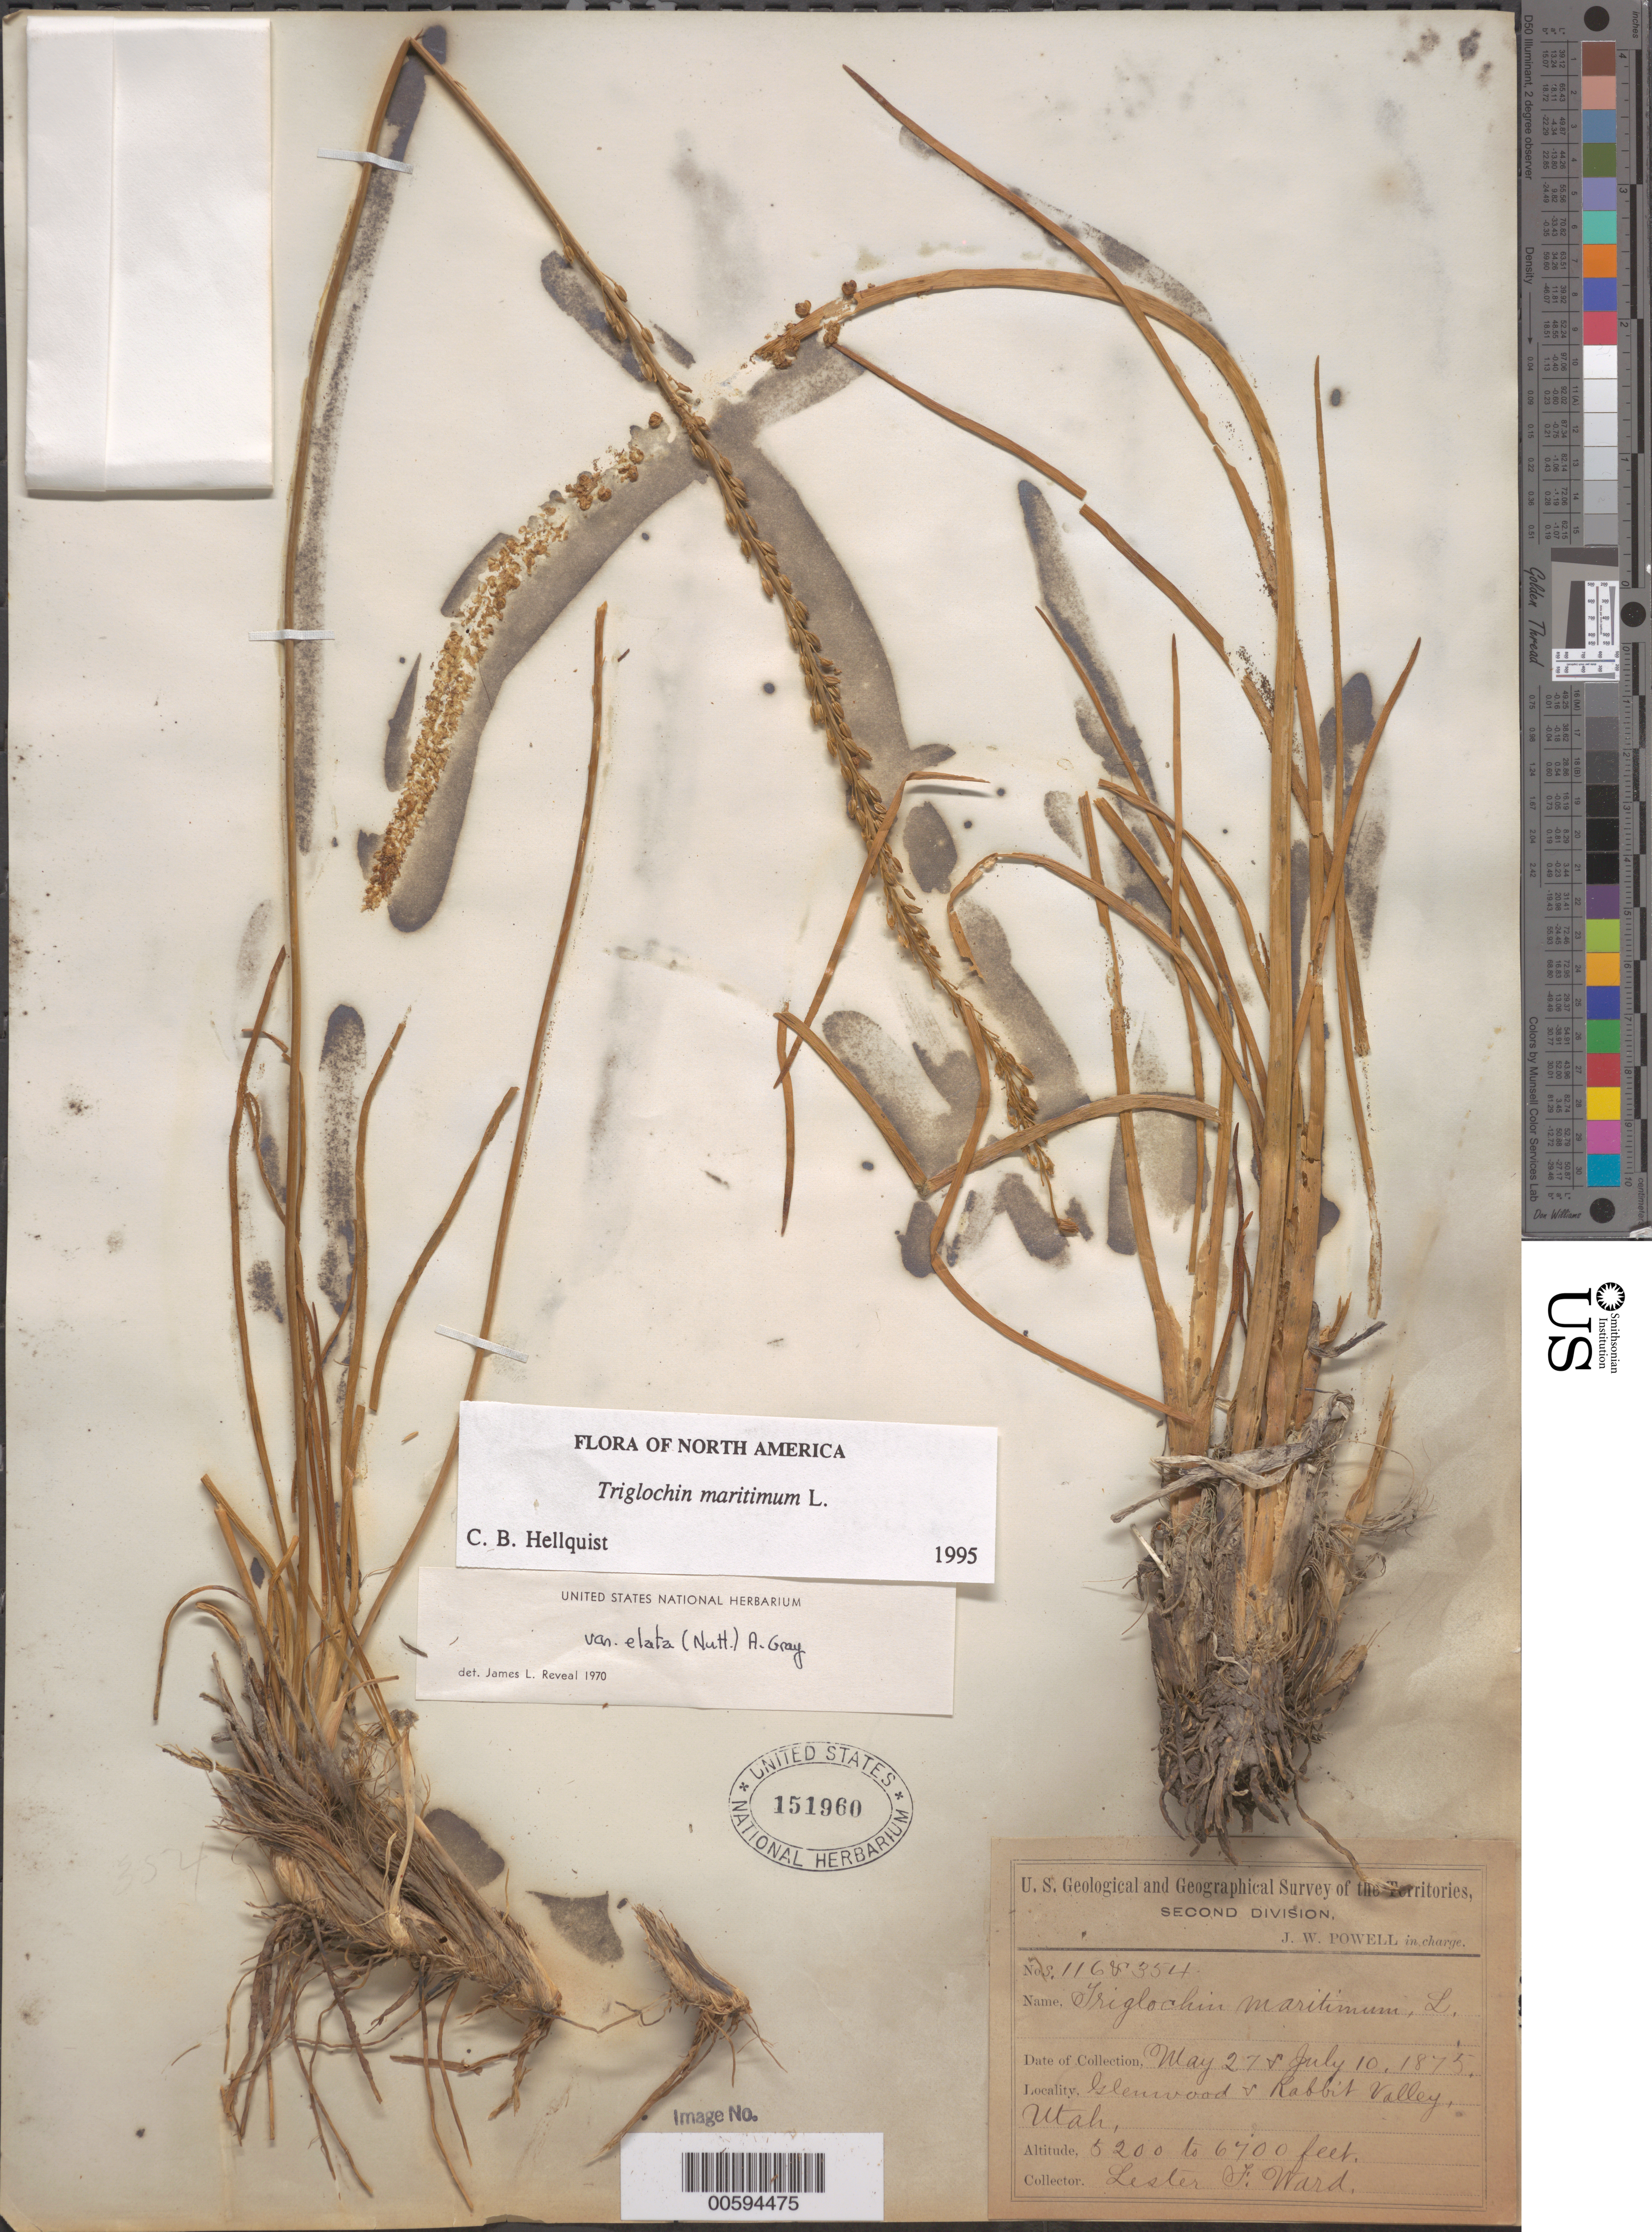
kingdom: Plantae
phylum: Tracheophyta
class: Liliopsida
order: Alismatales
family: Juncaginaceae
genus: Triglochin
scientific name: Triglochin maritima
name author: L.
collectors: L. F. Ward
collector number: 116 / 354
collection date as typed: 27 May 1875 and 10 Jul 1875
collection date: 1875-05-27,1875-07-10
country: United States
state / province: Utah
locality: Glenwood and Rabbit Valley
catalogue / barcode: US 151960